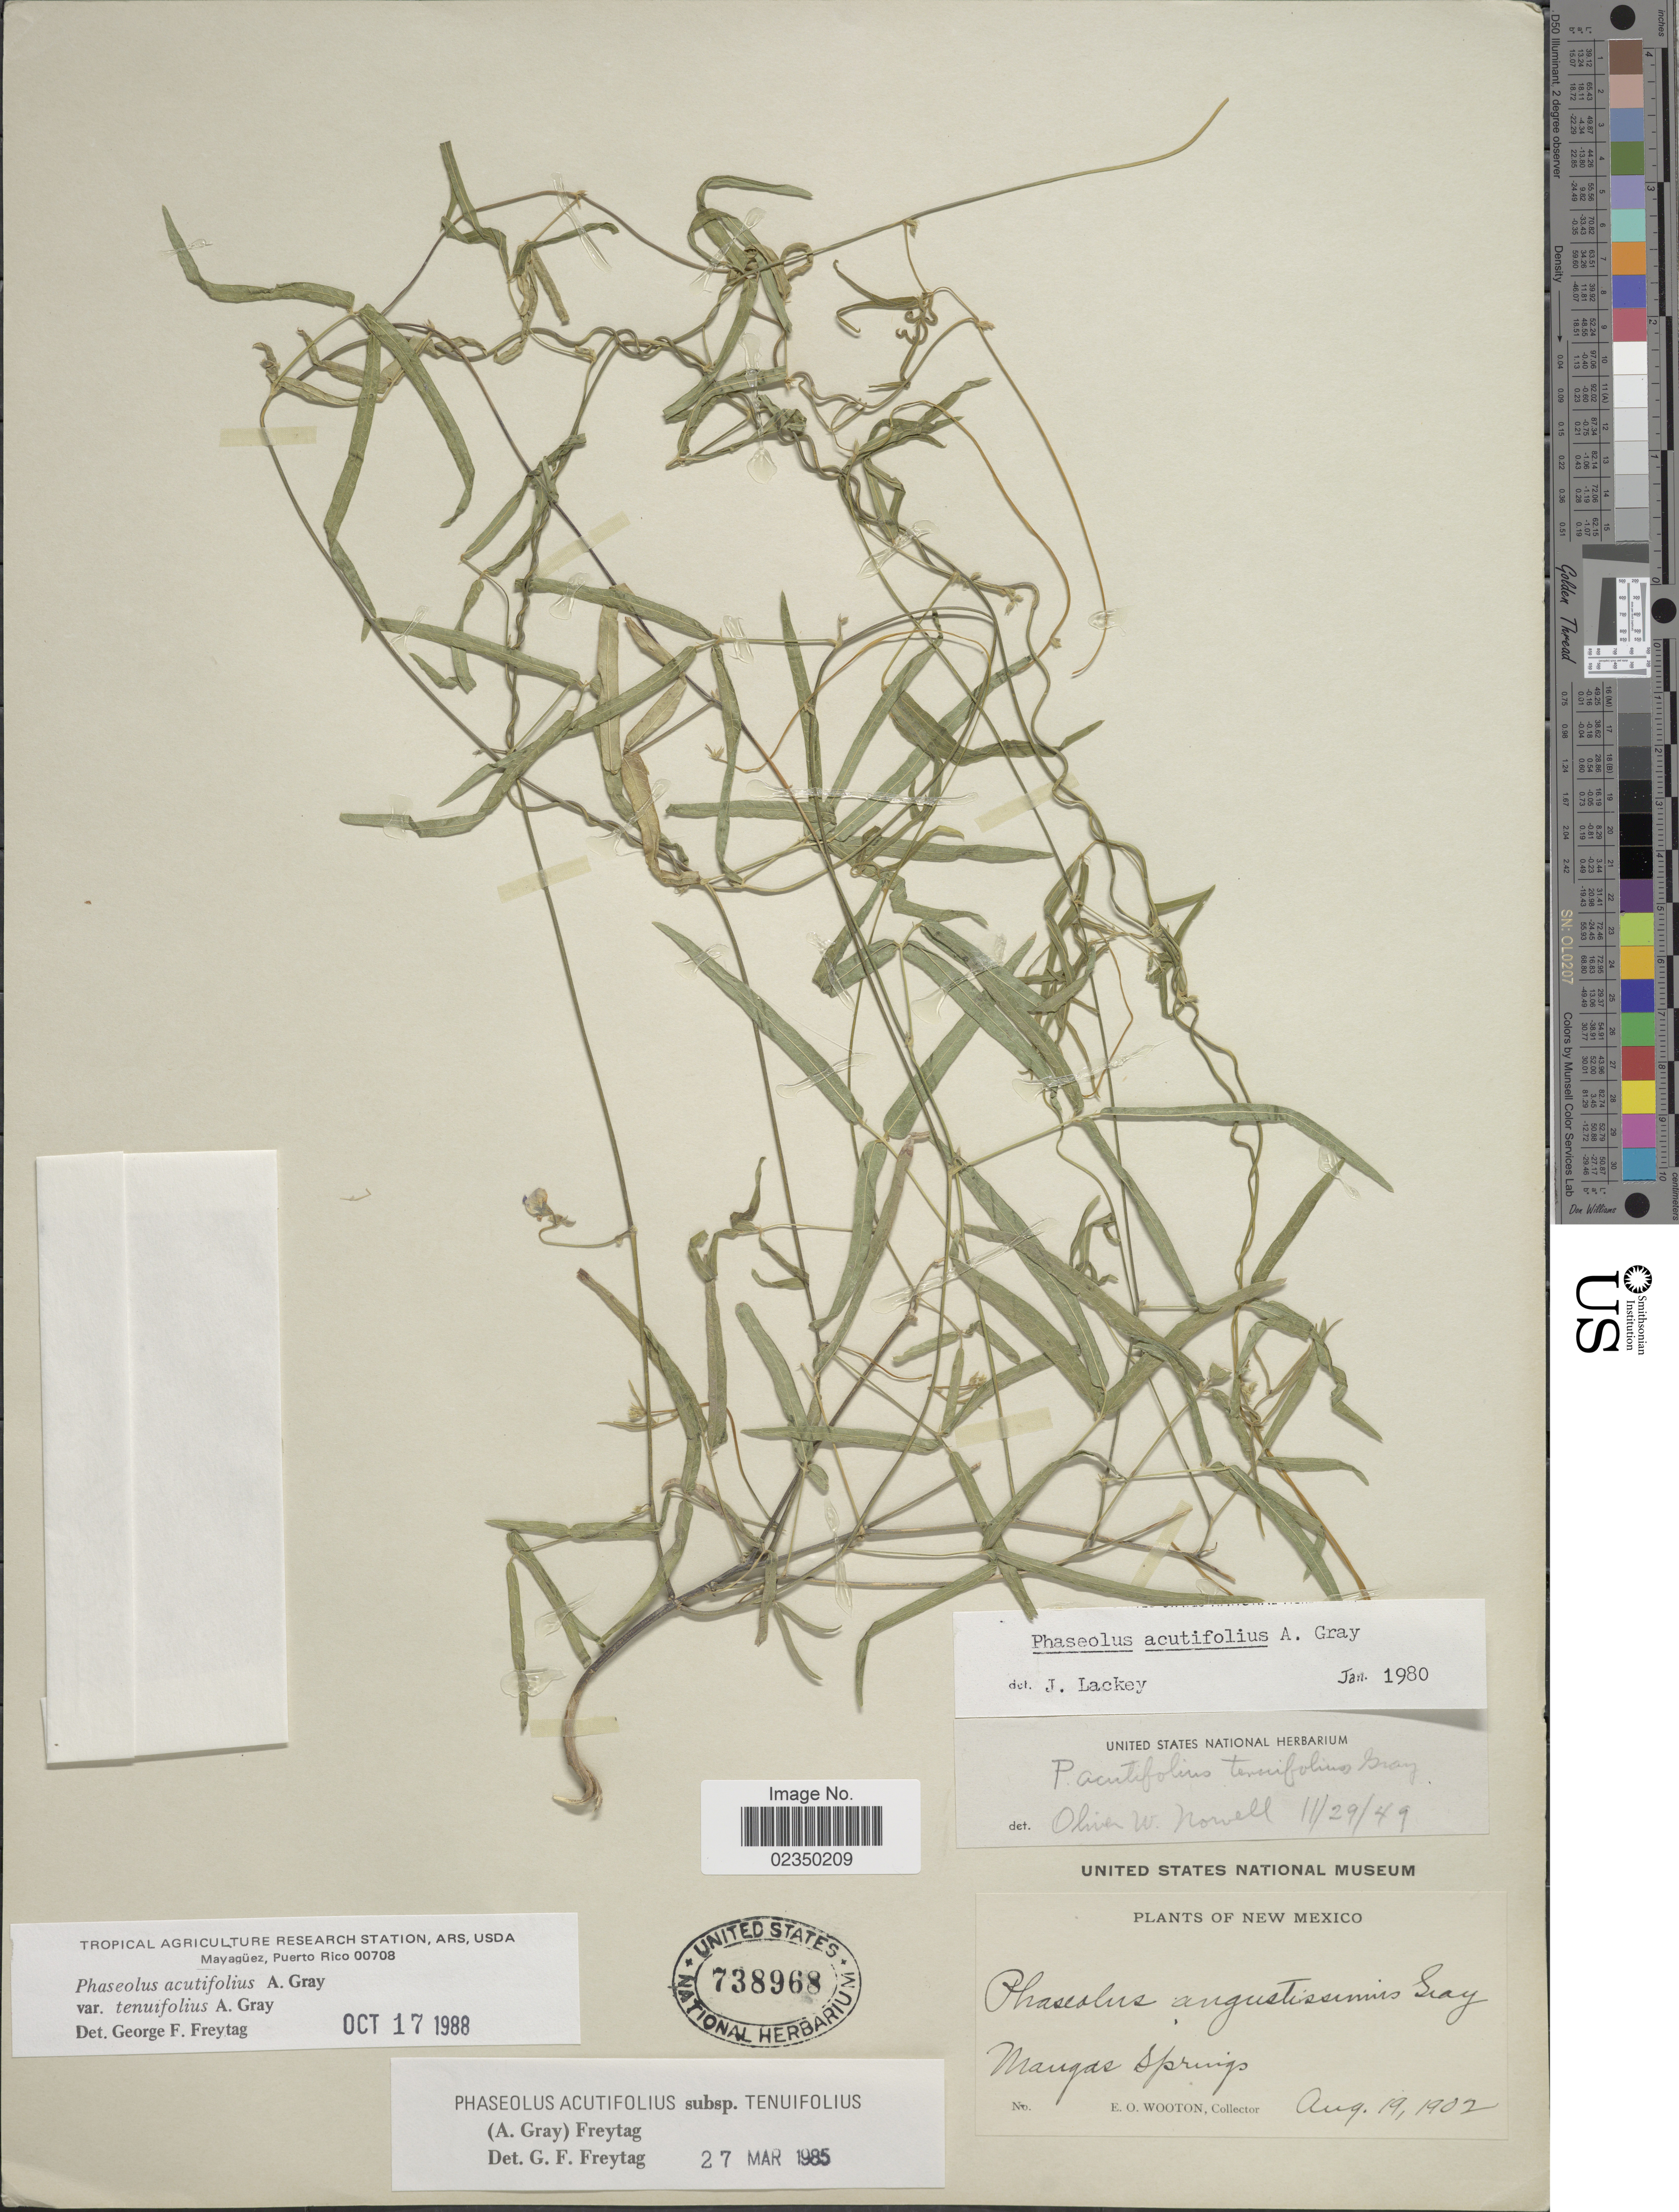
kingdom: Plantae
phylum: Tracheophyta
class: Magnoliopsida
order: Fabales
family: Fabaceae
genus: Phaseolus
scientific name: Phaseolus acutifolius var. tenuifolius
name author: A. Gray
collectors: E. O. Wooton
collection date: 1902-08-19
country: United States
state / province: New Mexico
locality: Mangas Springs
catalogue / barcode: US 738968